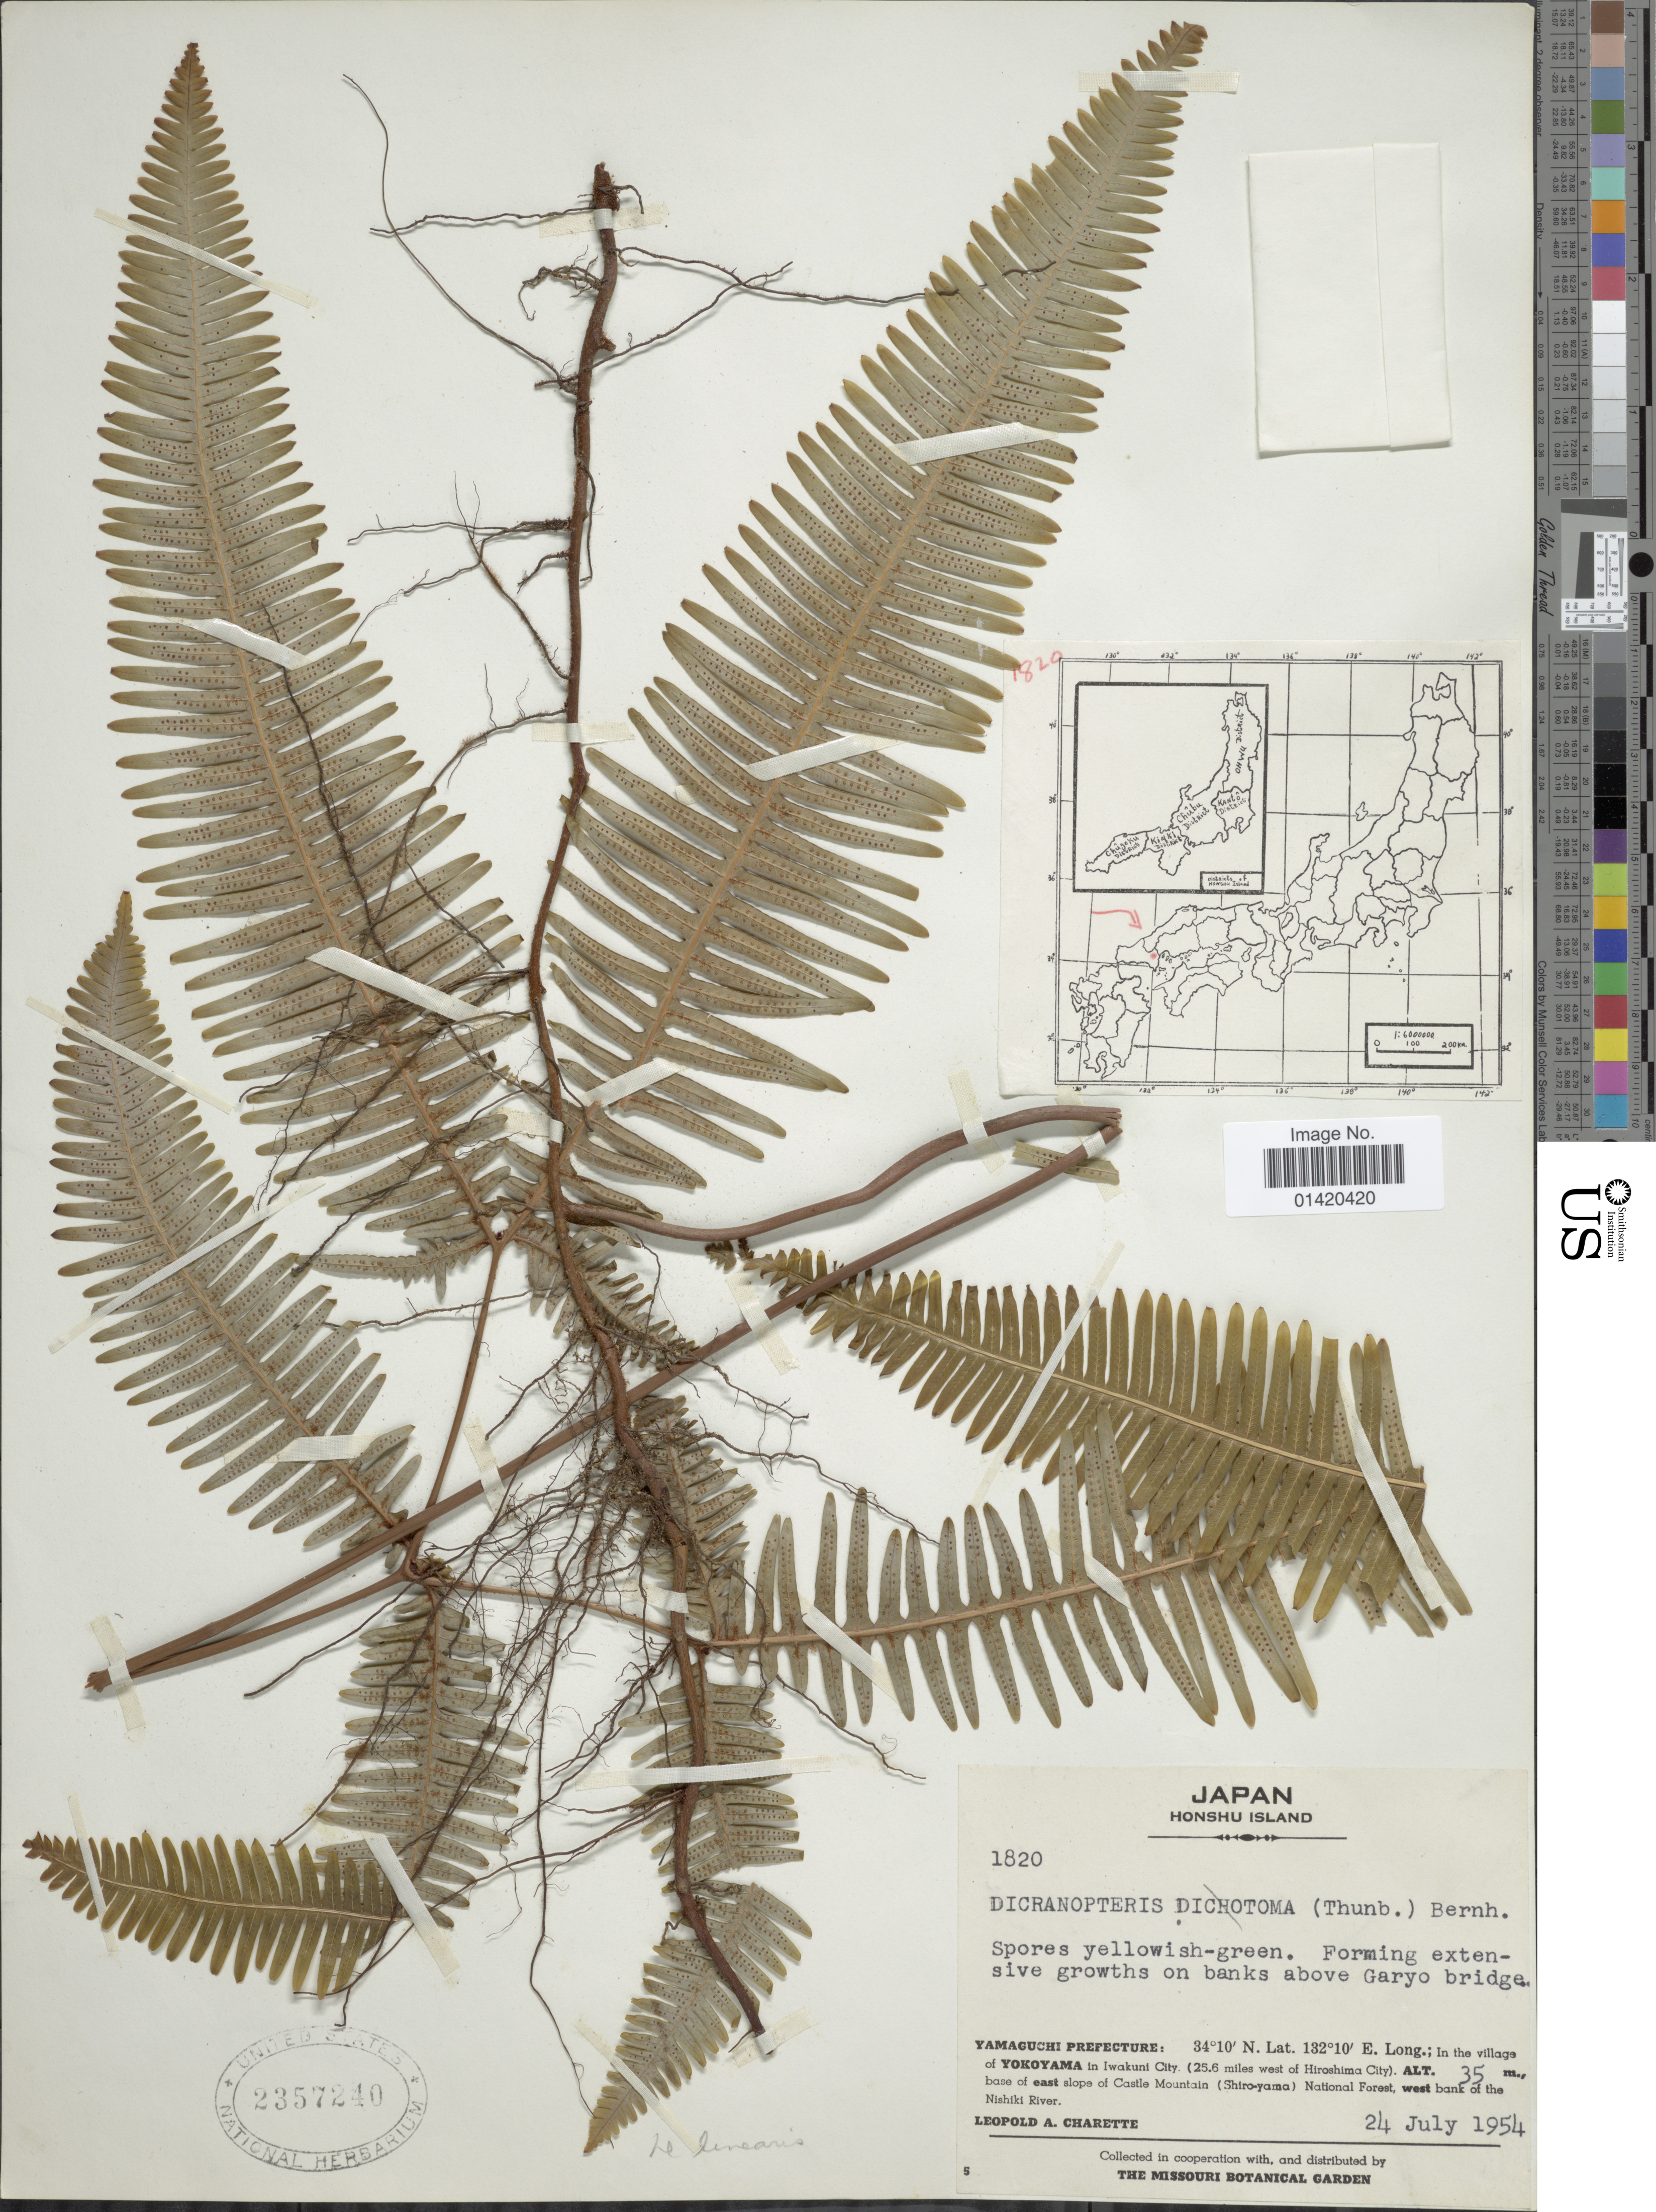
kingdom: Plantae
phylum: Tracheophyta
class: Polypodiopsida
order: Gleicheniales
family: Gleicheniaceae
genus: Dicranopteris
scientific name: Dicranopteris linearis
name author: (Burm. f.) Underw.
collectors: L. A. Charette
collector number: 1820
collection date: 1954-07-24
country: Japan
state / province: Yamaguti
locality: Honshu Island, Yamaguchi Prefecture: in the village of Yokoyama in Iwakuni City (25.6 miles west of Hiroshima City) base of east slope of Castle Mountain (Shiro-yama) National Forest, west bank of the Nishiki River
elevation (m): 35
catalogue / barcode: US 2357240